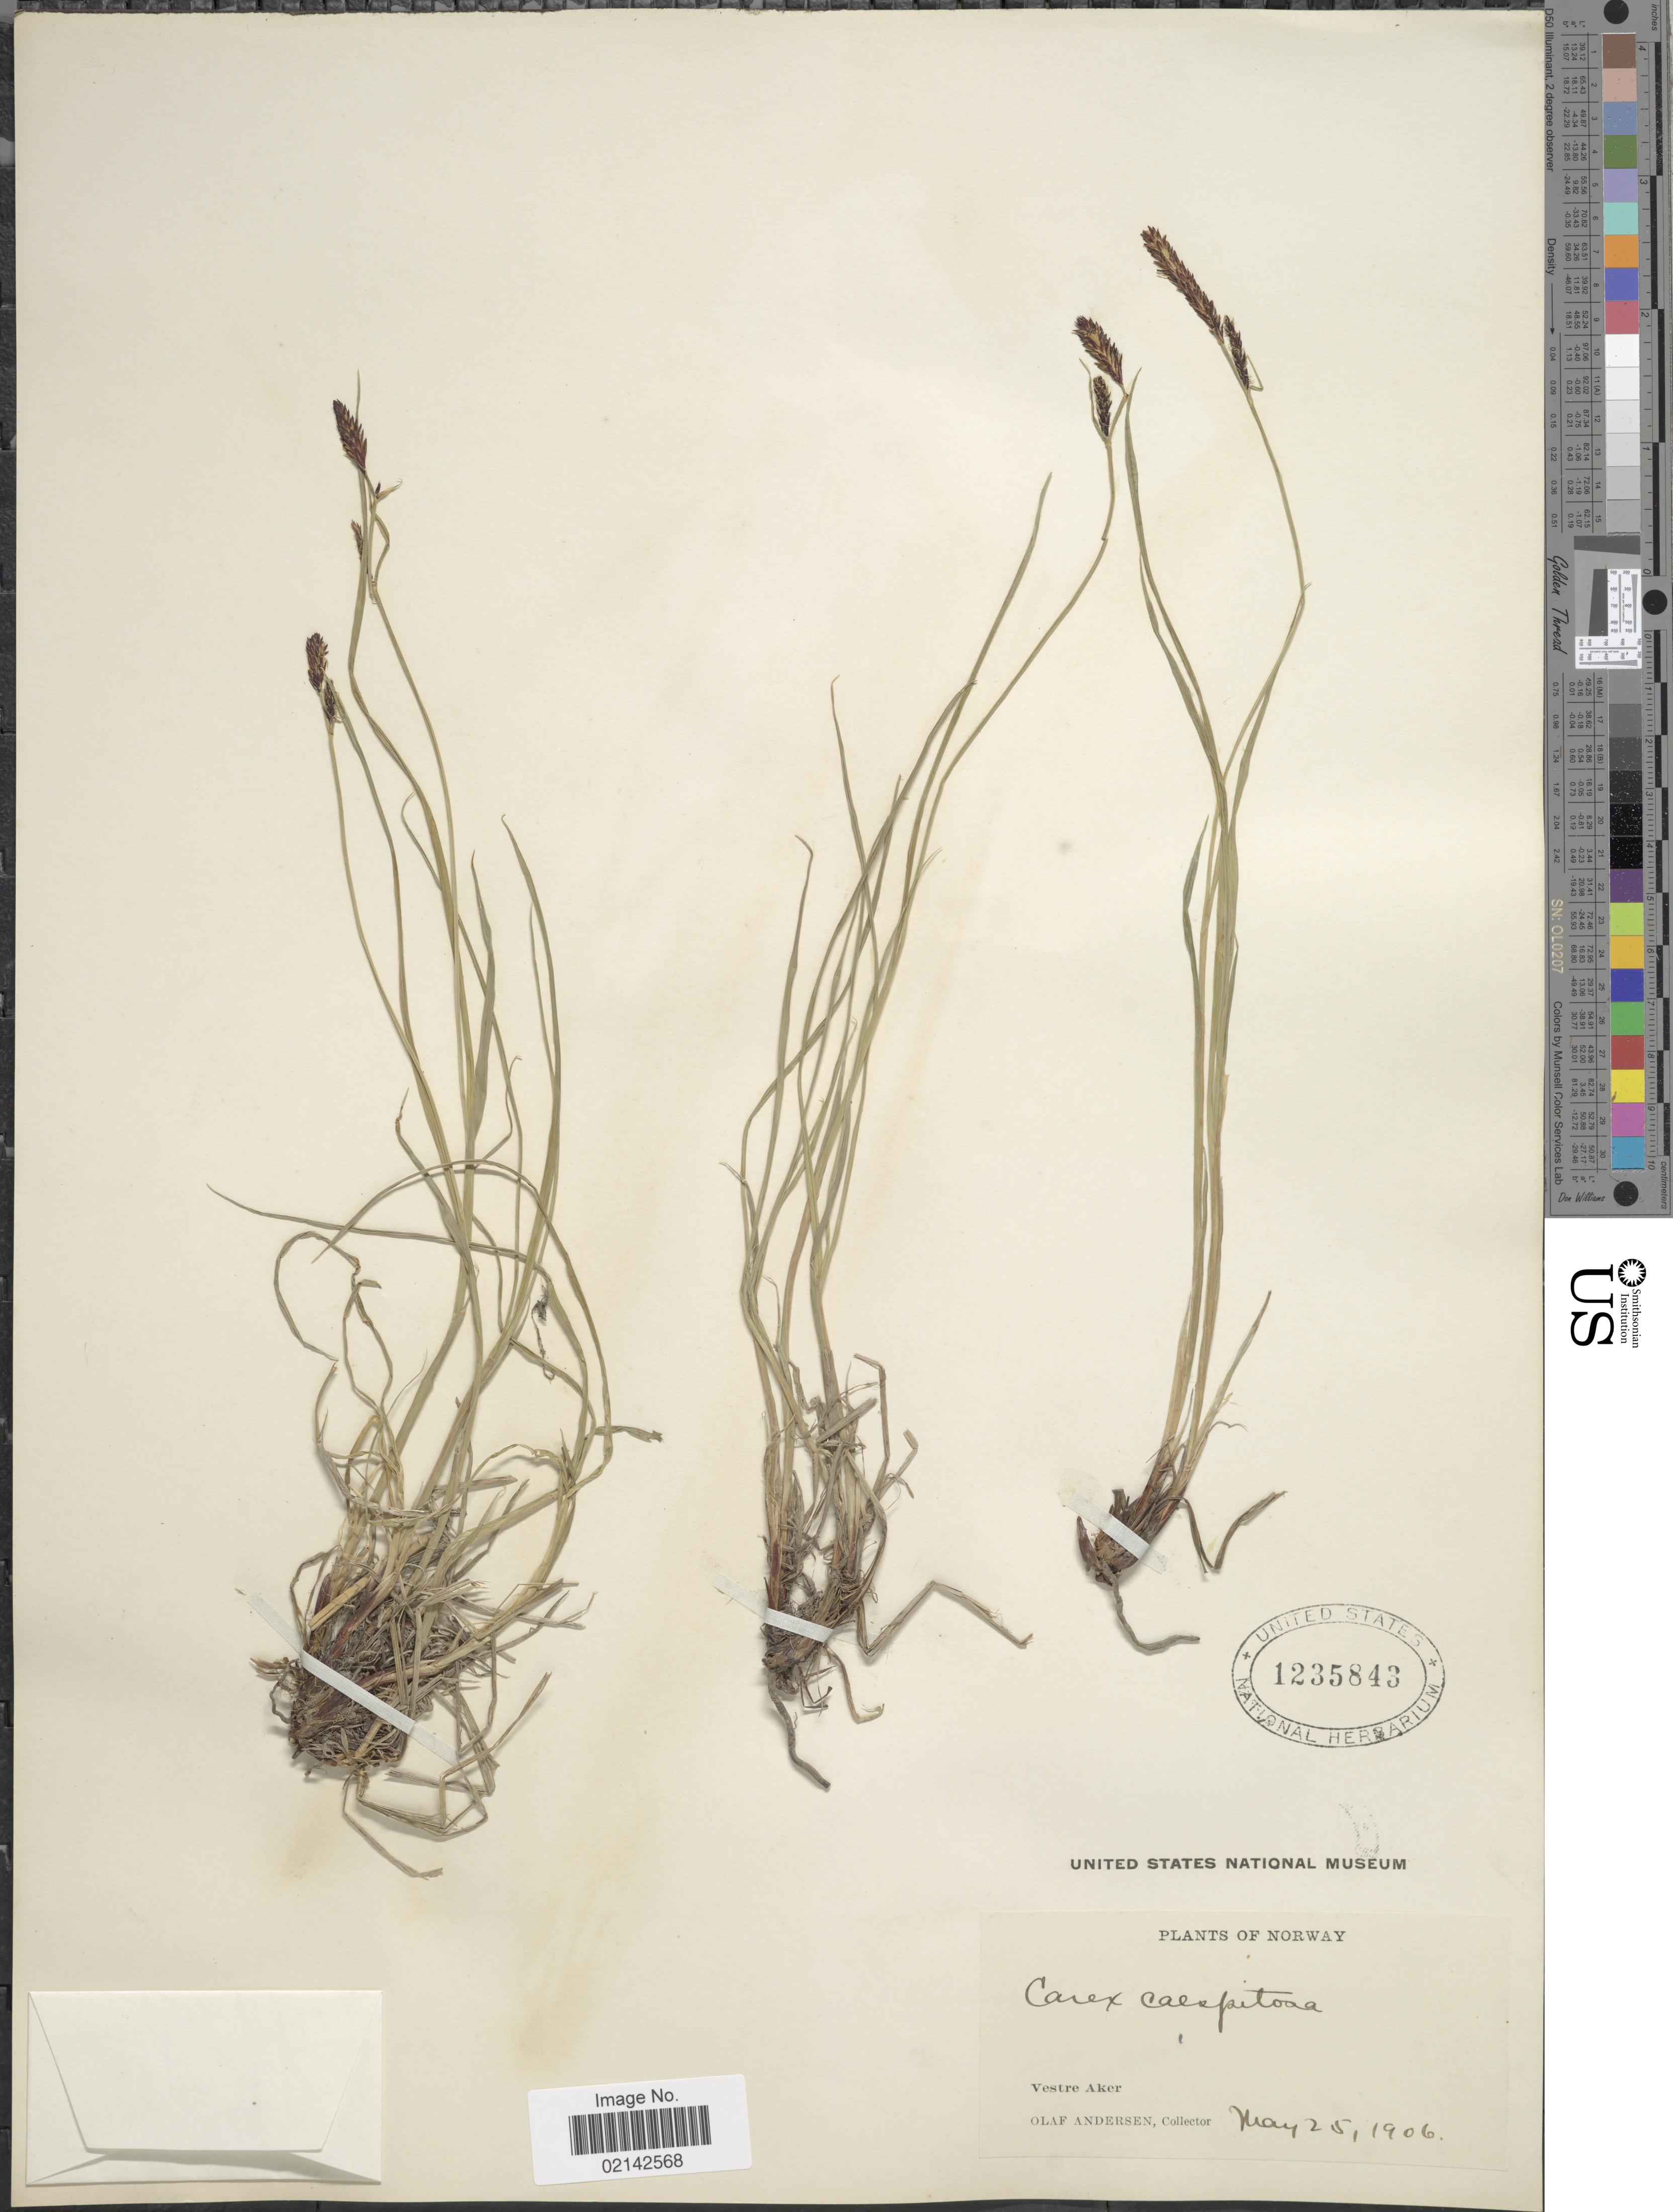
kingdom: Plantae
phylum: Tracheophyta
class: Liliopsida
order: Poales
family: Cyperaceae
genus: Carex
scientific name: Carex cespitosa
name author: L.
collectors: O. Andersen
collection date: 1906-05-25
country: Norway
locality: Vestre Aker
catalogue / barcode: US 1235843